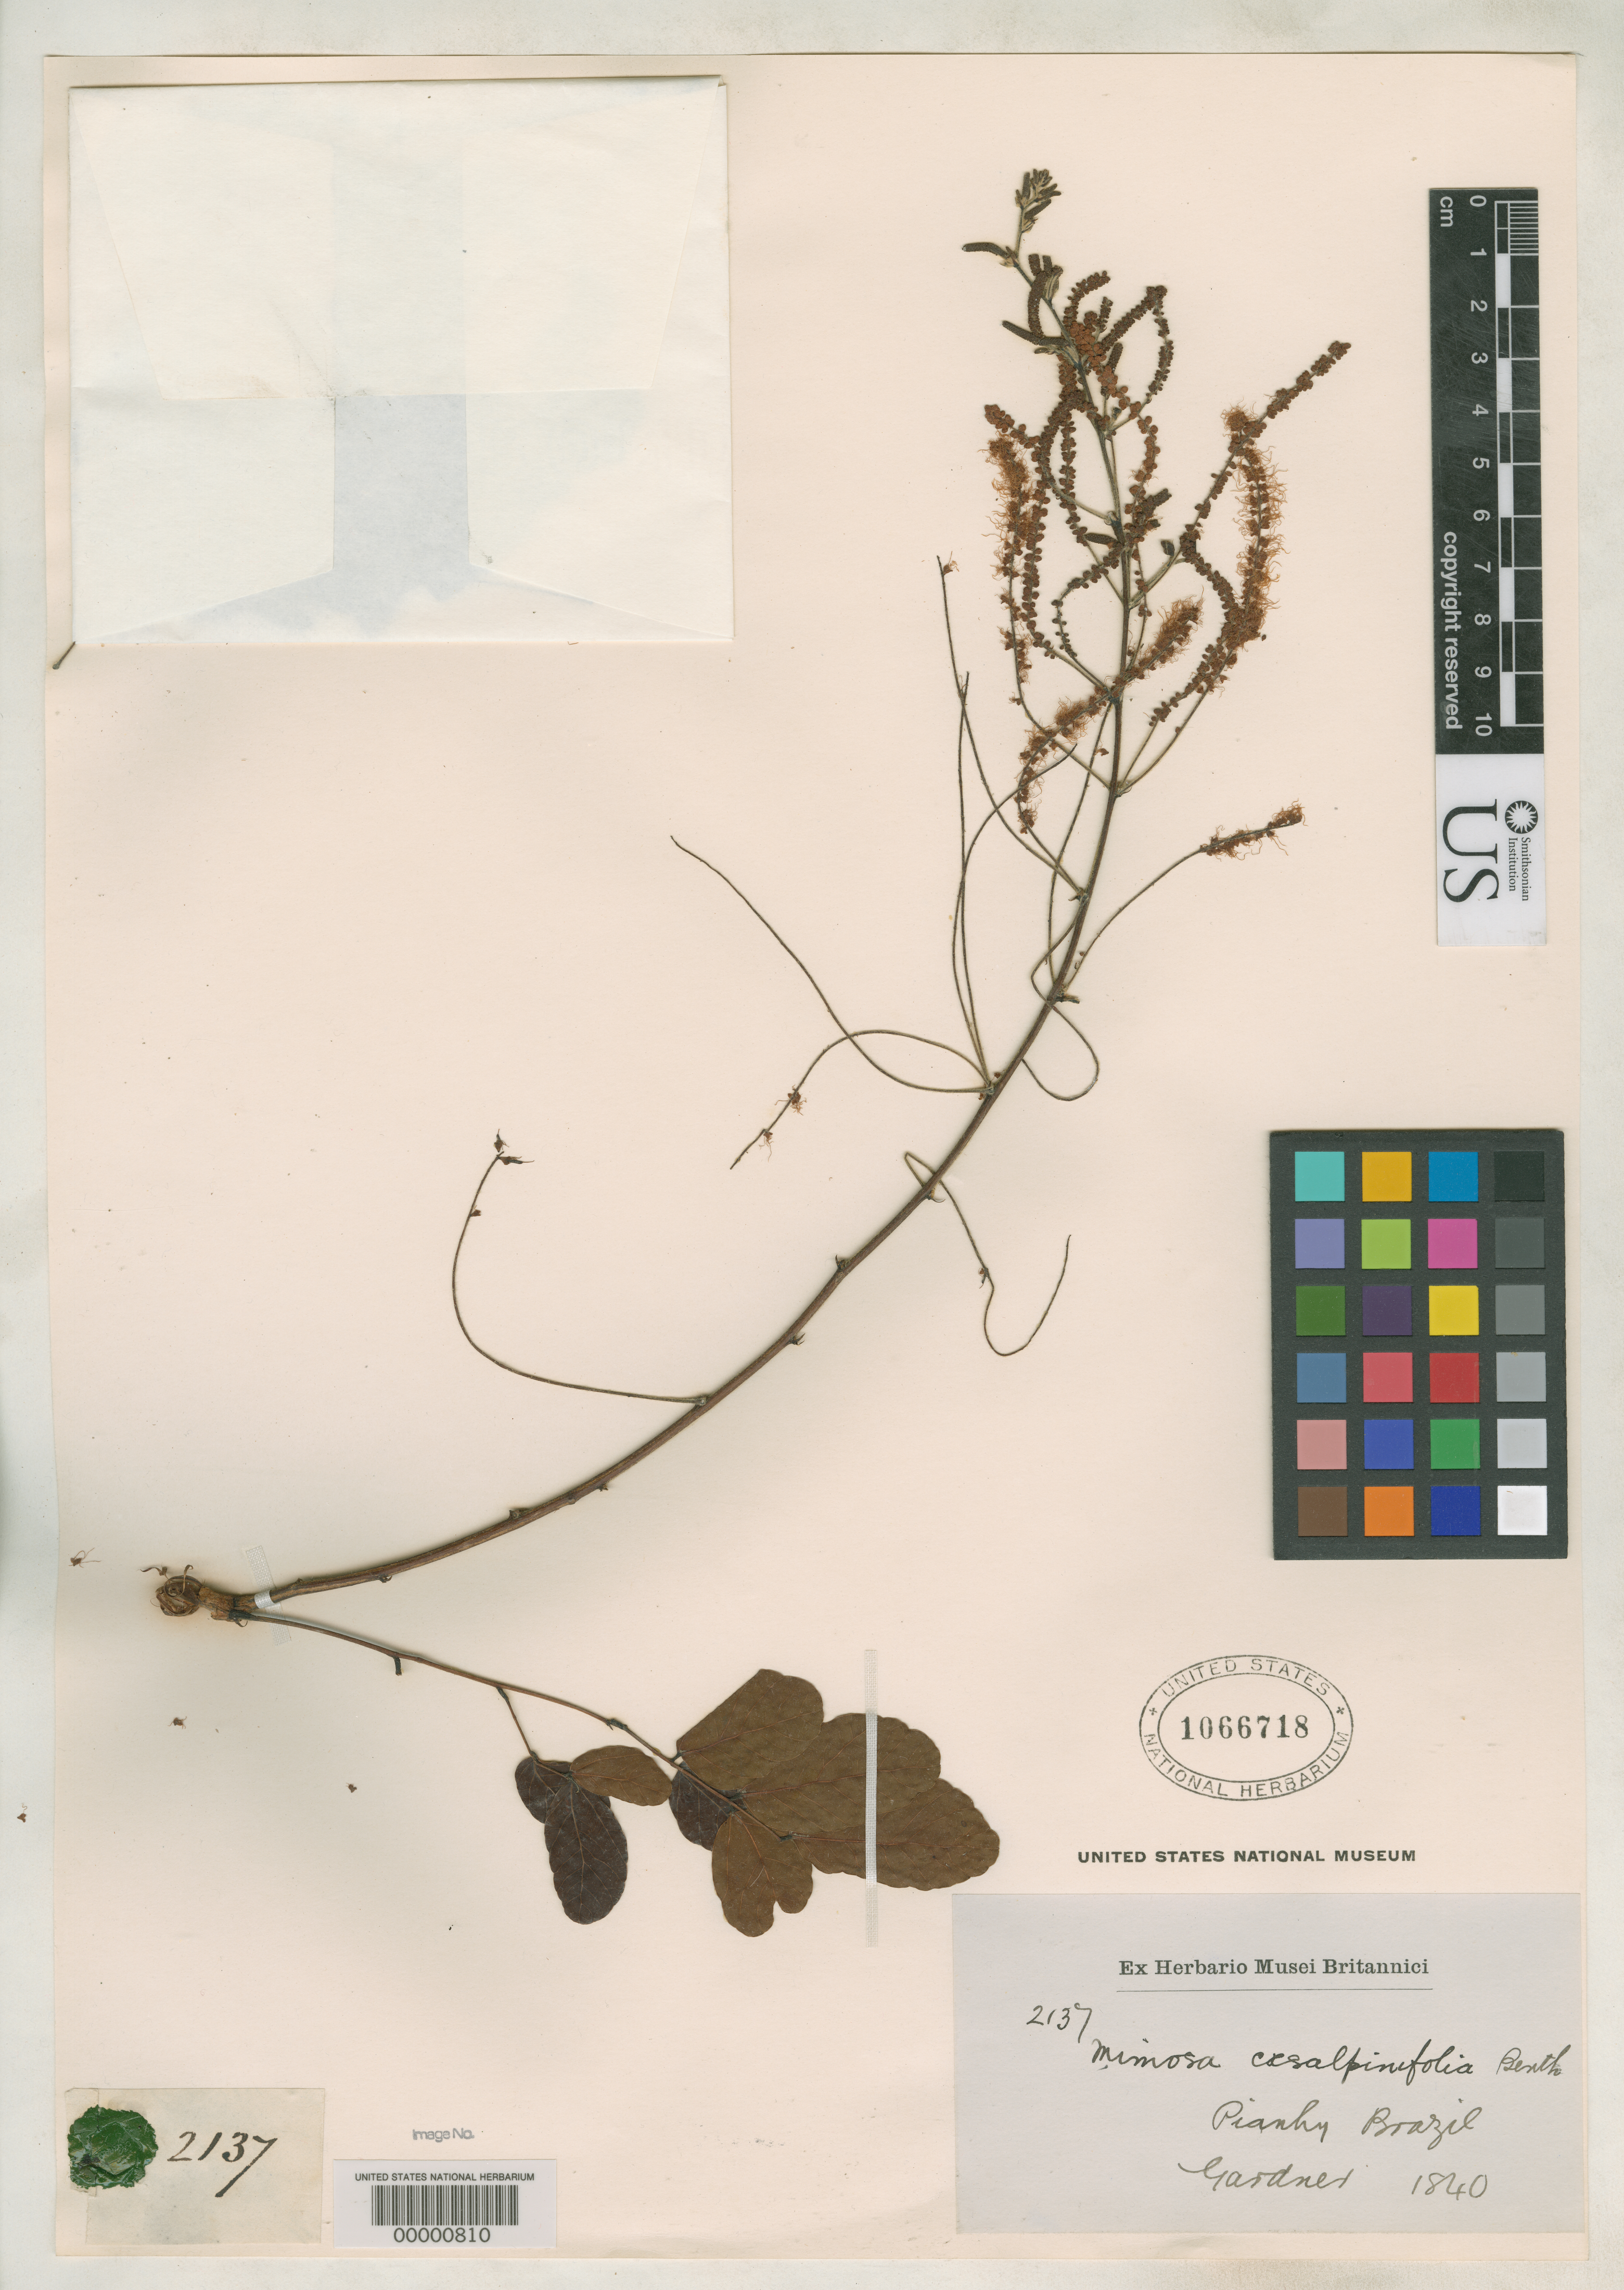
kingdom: Plantae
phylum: Tracheophyta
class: Magnoliopsida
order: Fabales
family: Fabaceae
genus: Mimosa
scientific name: Mimosa caesalpiniifolia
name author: Benth.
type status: Isotype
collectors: G. Gardner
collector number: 2137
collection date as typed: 1840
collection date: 1840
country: Brazil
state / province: Piauí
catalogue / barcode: US 1066718